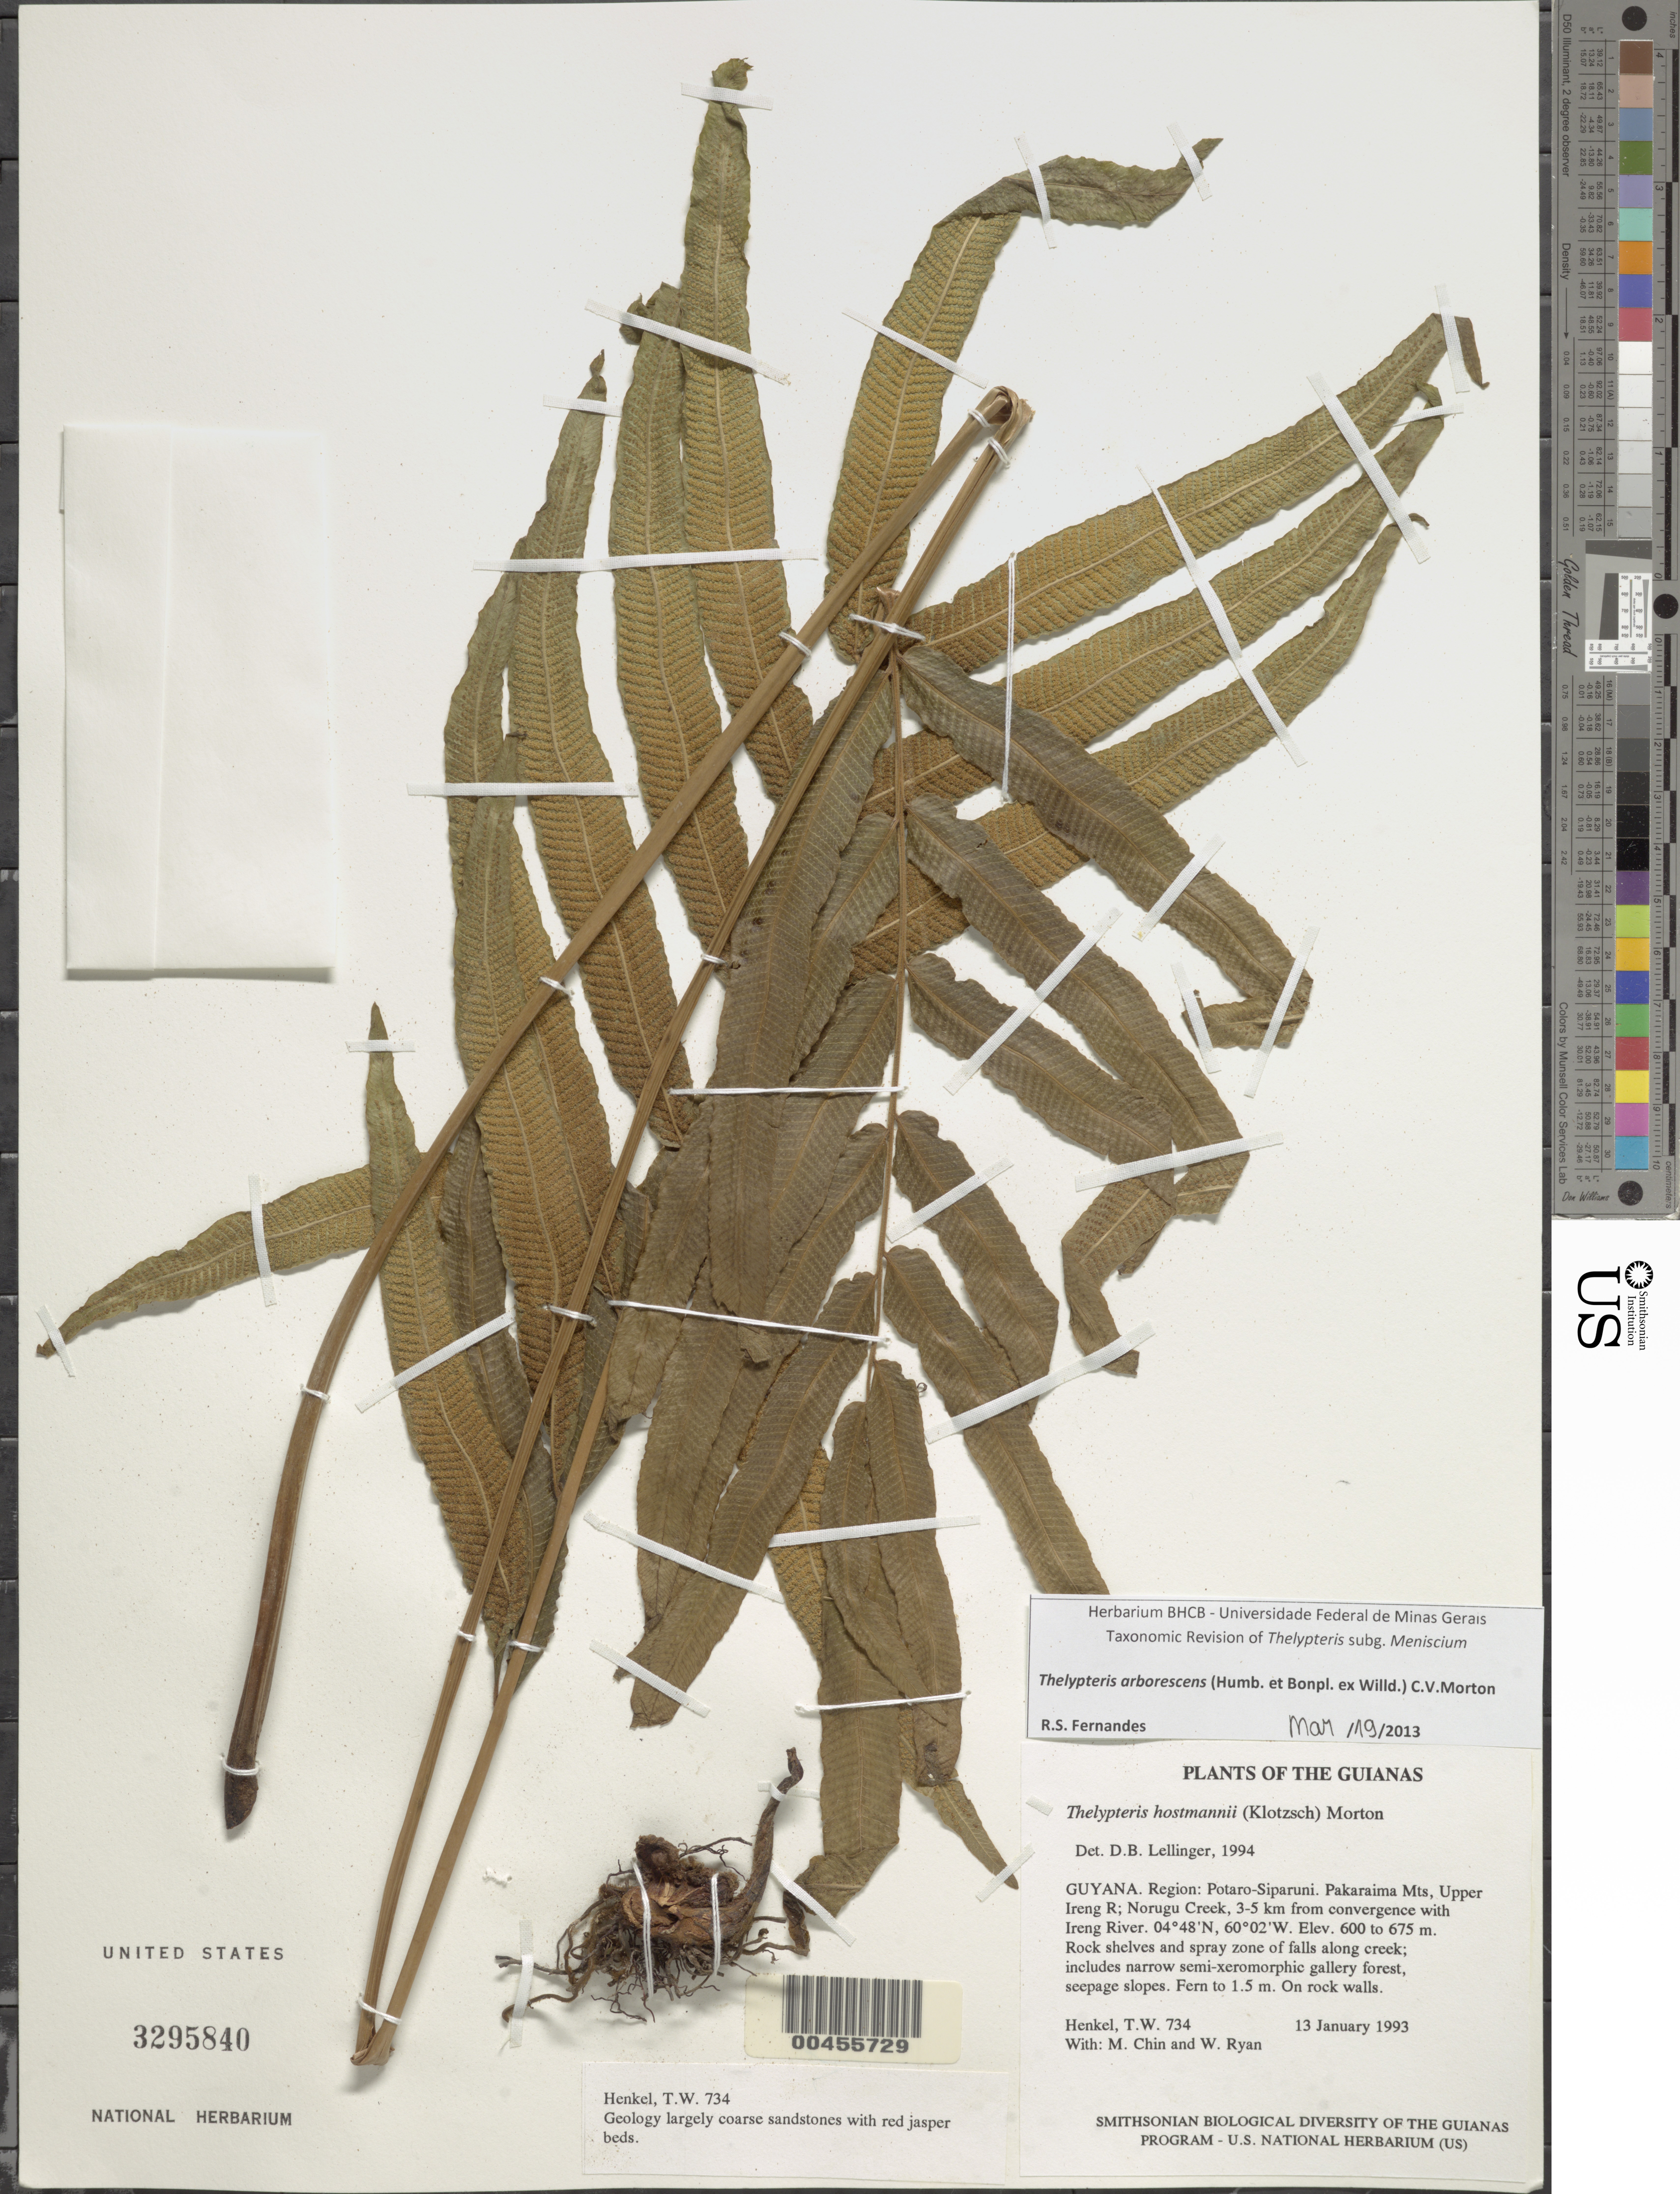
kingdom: Plantae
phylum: Tracheophyta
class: Polypodiopsida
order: Polypodiales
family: Thelypteridaceae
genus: Meniscium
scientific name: Meniscium arborescens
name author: Humb. & Bonpl. ex Willd.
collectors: T. Henkel, M. Chin & W. Ryan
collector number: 734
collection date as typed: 13 January 1993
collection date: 1993-01-13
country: Guyana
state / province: Potaro-Siparuni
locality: Pakaraima Mts, Upper Ireng R; Norugu Creek, 3-5 km from convergence with Ireng River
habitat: Rock shelves and spray zone of falls along creek; includes narrow semi-xeromorphic gallery forest, seepage slopes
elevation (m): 600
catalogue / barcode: US 3295840